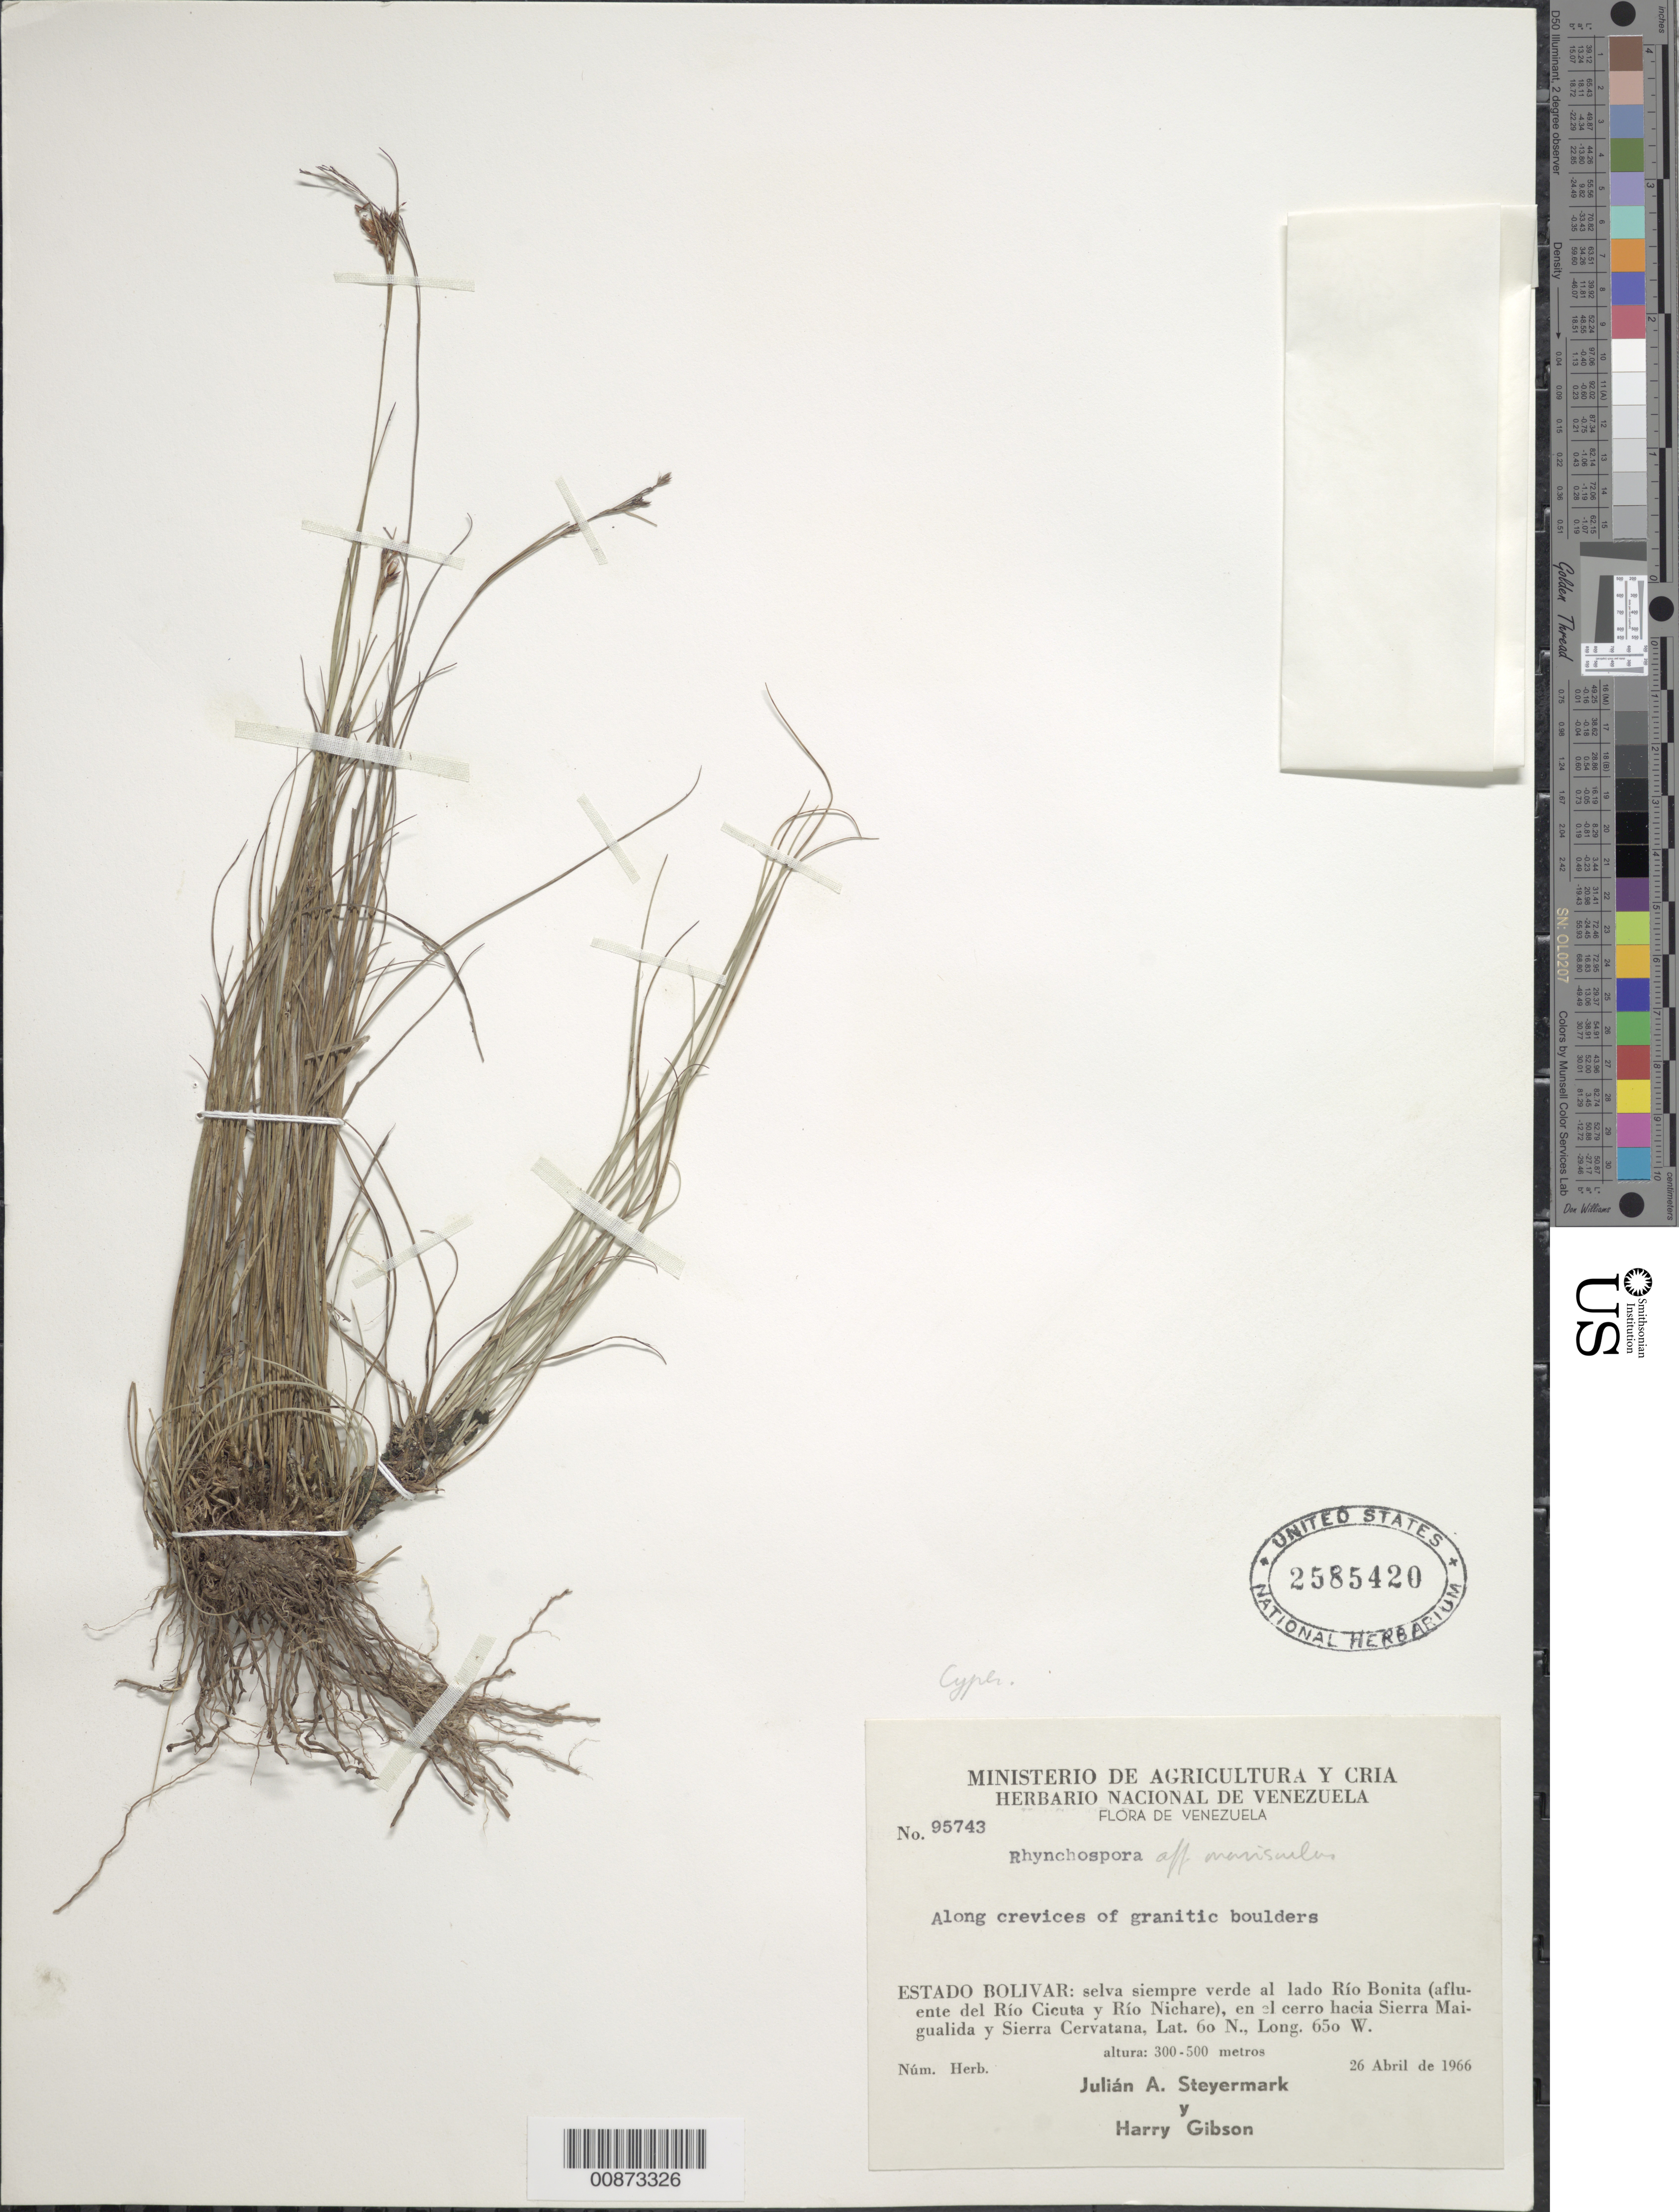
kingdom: Plantae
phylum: Tracheophyta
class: Liliopsida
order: Poales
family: Cyperaceae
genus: Rhynchospora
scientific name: Rhynchospora sp.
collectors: J. Steyermark & H. Gibson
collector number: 95743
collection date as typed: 26-Apr-66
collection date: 1966-04-26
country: Venezuela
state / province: Bolívar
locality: Río Bonita (aflu. Río Cicuta y Río Nichare), cerro hacia Sierra Maigualida y Sierra Cervatana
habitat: Evergreen forest along river; along crevices of granitic boulders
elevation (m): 300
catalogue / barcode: US 2585420